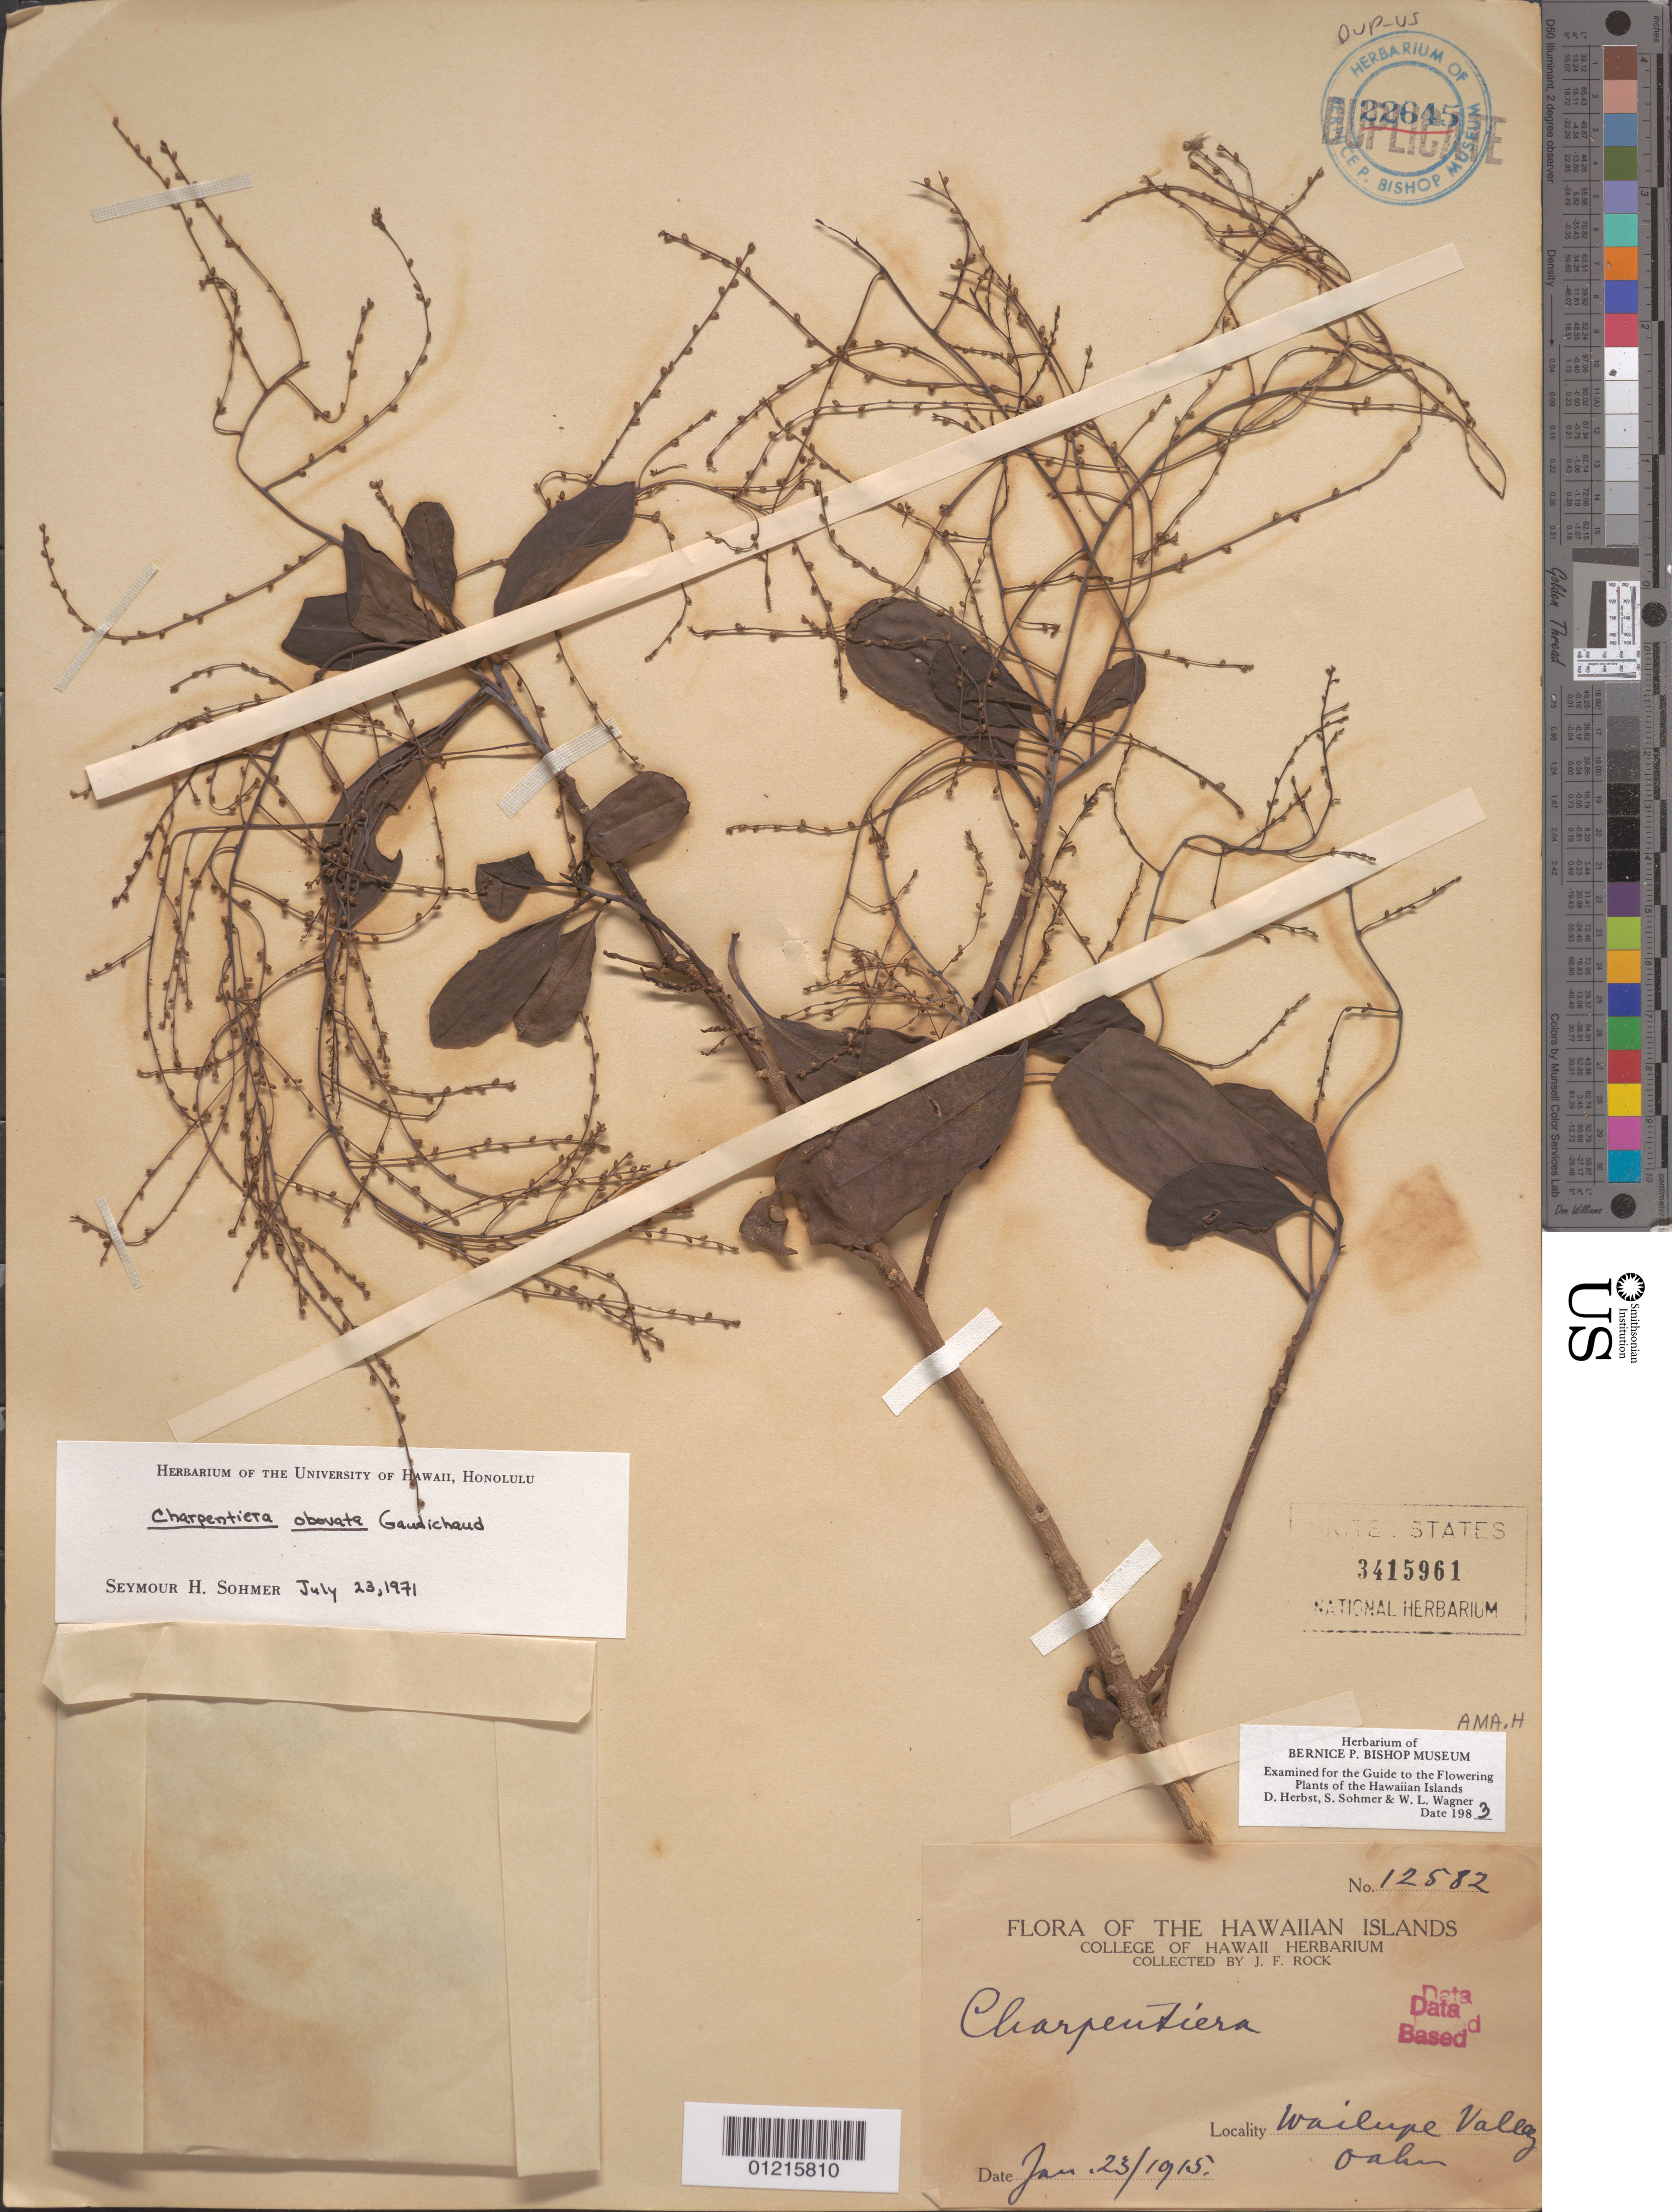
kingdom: Plantae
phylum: Tracheophyta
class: Magnoliopsida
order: Caryophyllales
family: Amaranthaceae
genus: Charpentiera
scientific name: Charpentiera obovata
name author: Gaudich.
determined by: Sohmer, S. H.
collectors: J. F. Rock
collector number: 12582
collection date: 1915-01-23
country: United States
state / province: Hawaii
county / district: Honolulu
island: Oahu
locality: Wailupe Valley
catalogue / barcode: US 3415961